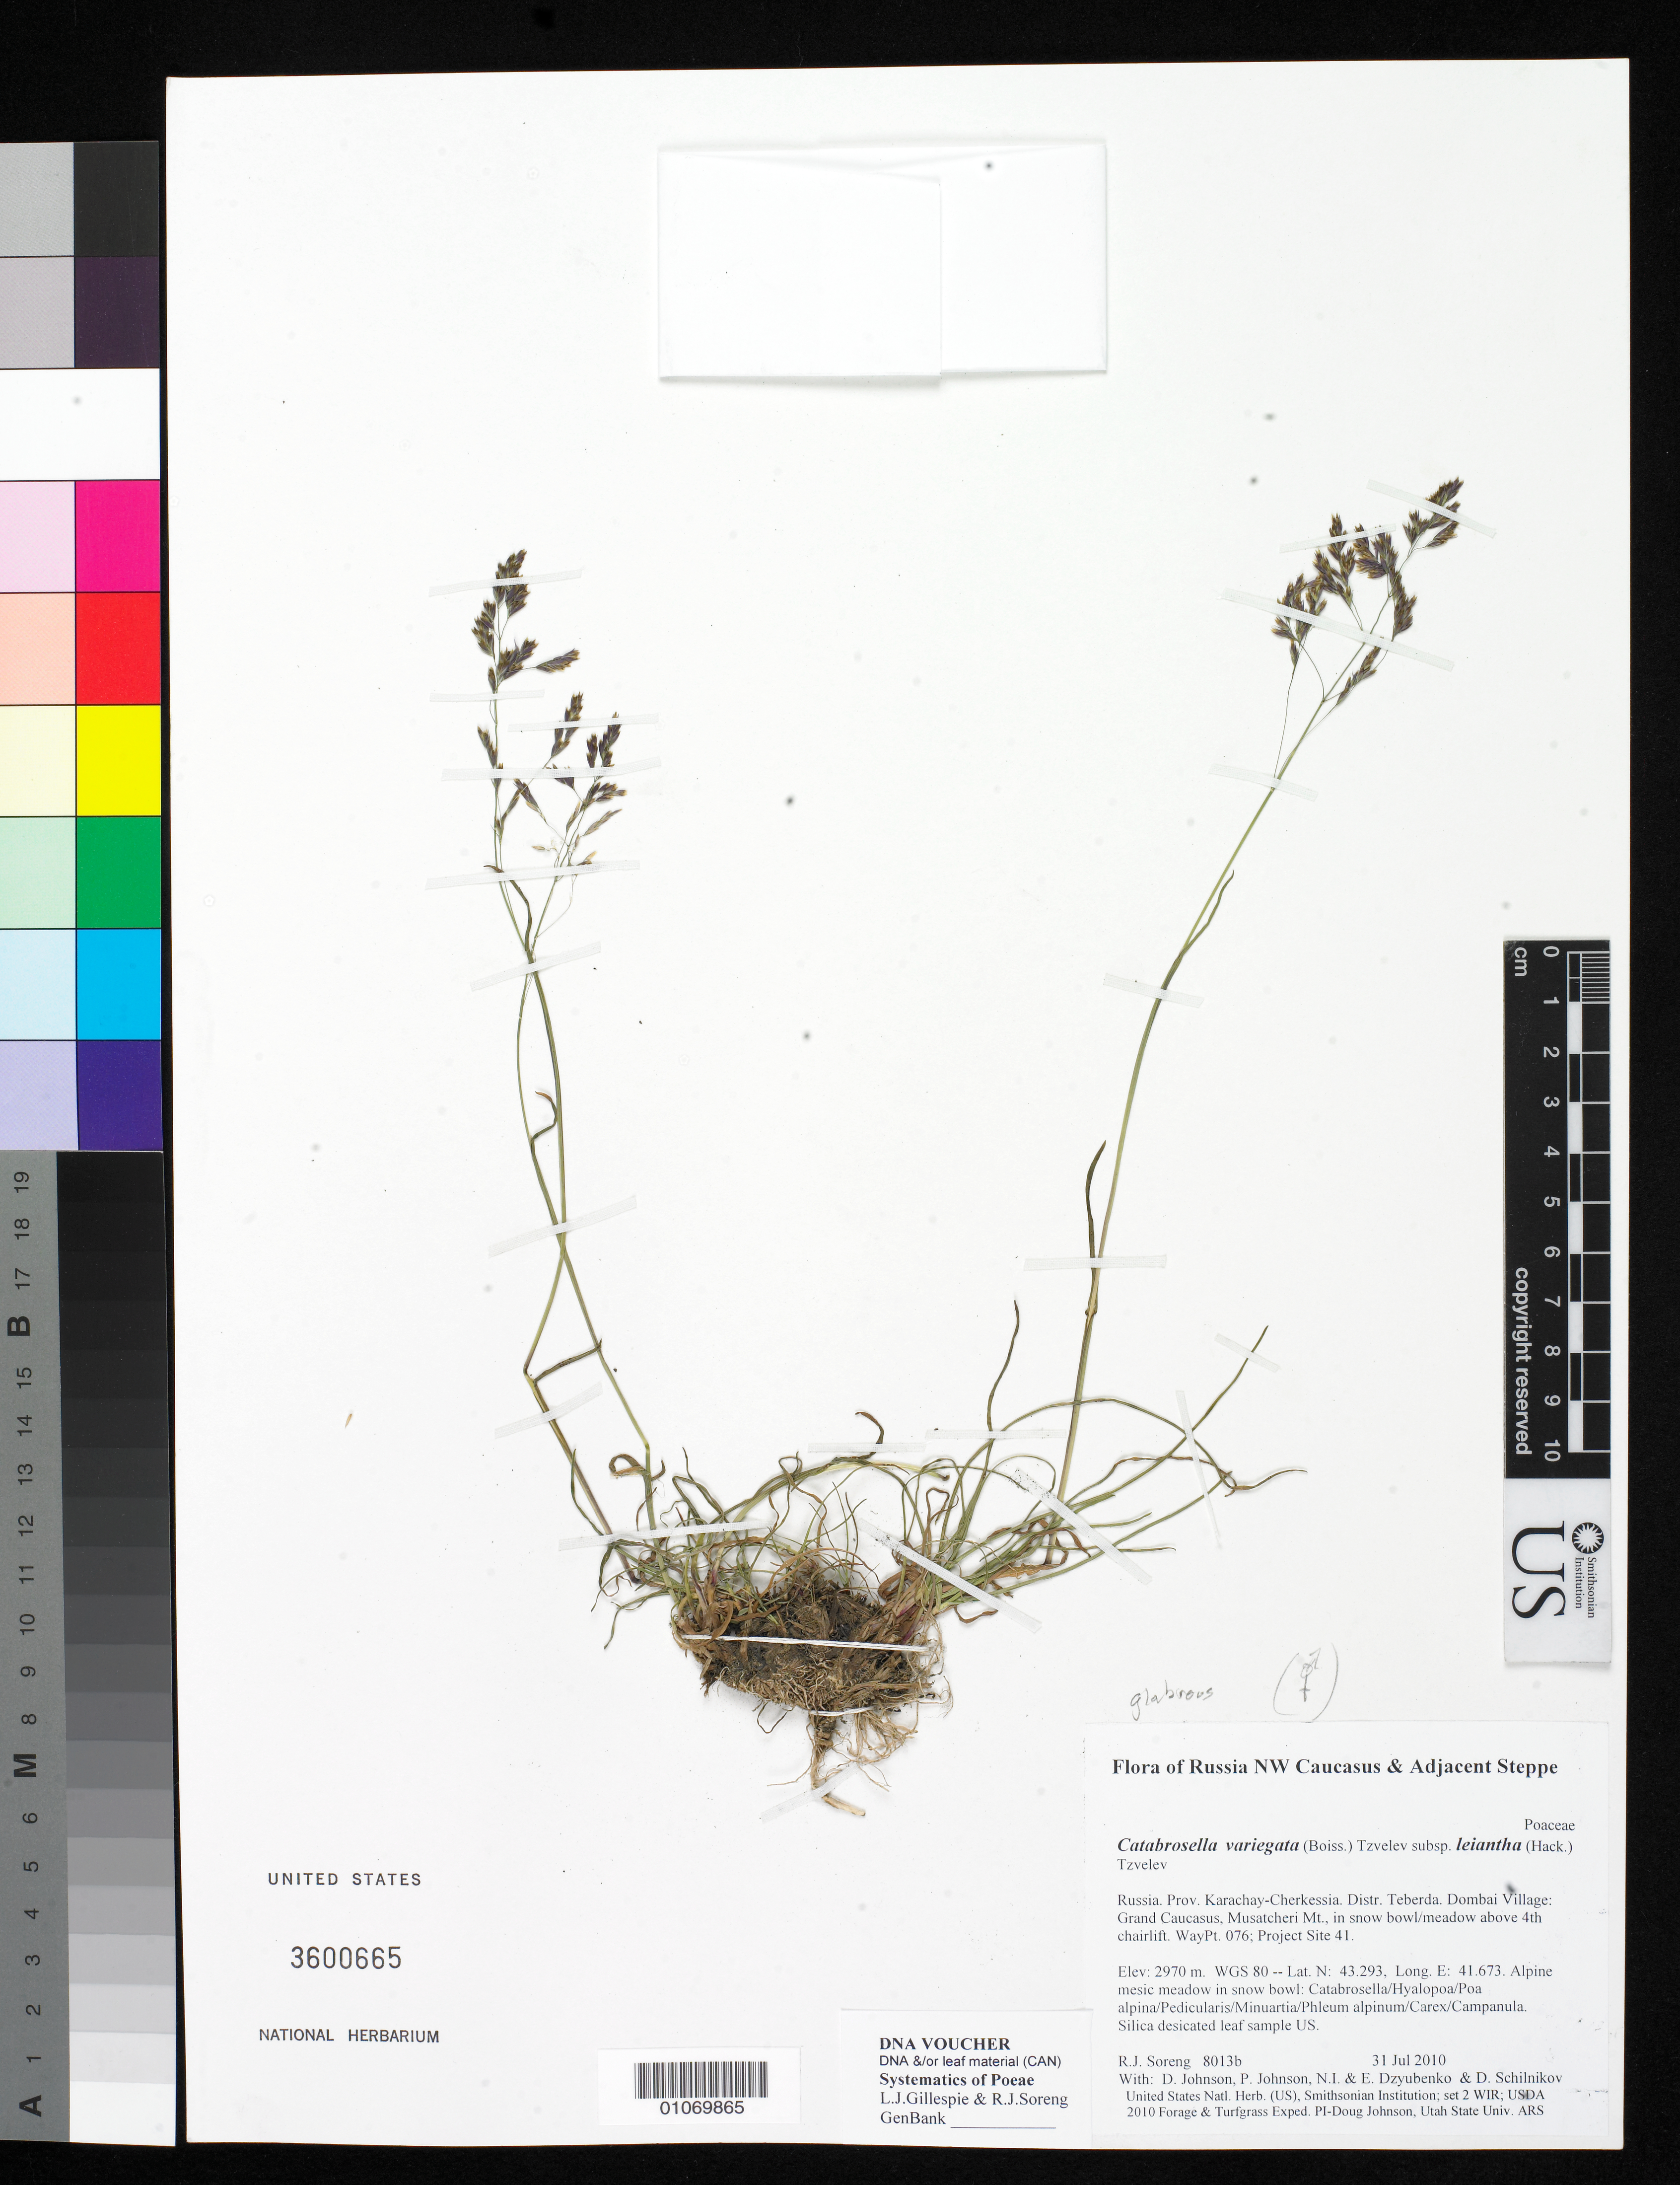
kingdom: Plantae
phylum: Tracheophyta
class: Liliopsida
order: Poales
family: Poaceae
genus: Catabrosella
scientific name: Catabrosella variegata var. leiantha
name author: (Hack.) Tzvelev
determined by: Soreng, Robert J., Research Associate (BOT), Smithsonian Institution - National Museum of Natural History (UNITED STATES)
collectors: R. J. Soreng, D. Johnson, P. Johnson, N. Dzyubenko, E. Dzyubenko & D. Schilnikov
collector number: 8013-b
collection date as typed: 31 Jul 2010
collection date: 2010-07-31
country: Russian Federation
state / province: Karachay-Cherkess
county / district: Teberda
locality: Dombai Village: Grand Caucasus, Musatcheri Mt., in snow bowl/meadow above 4th chairlift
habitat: Alpine mesic meadow in snow bowl: Catabrosella/Hyalopoa/Poa alpina/Pedicularis/Minuartia/Phleum alpinum/Carex/Campanula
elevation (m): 2970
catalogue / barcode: US 3600665